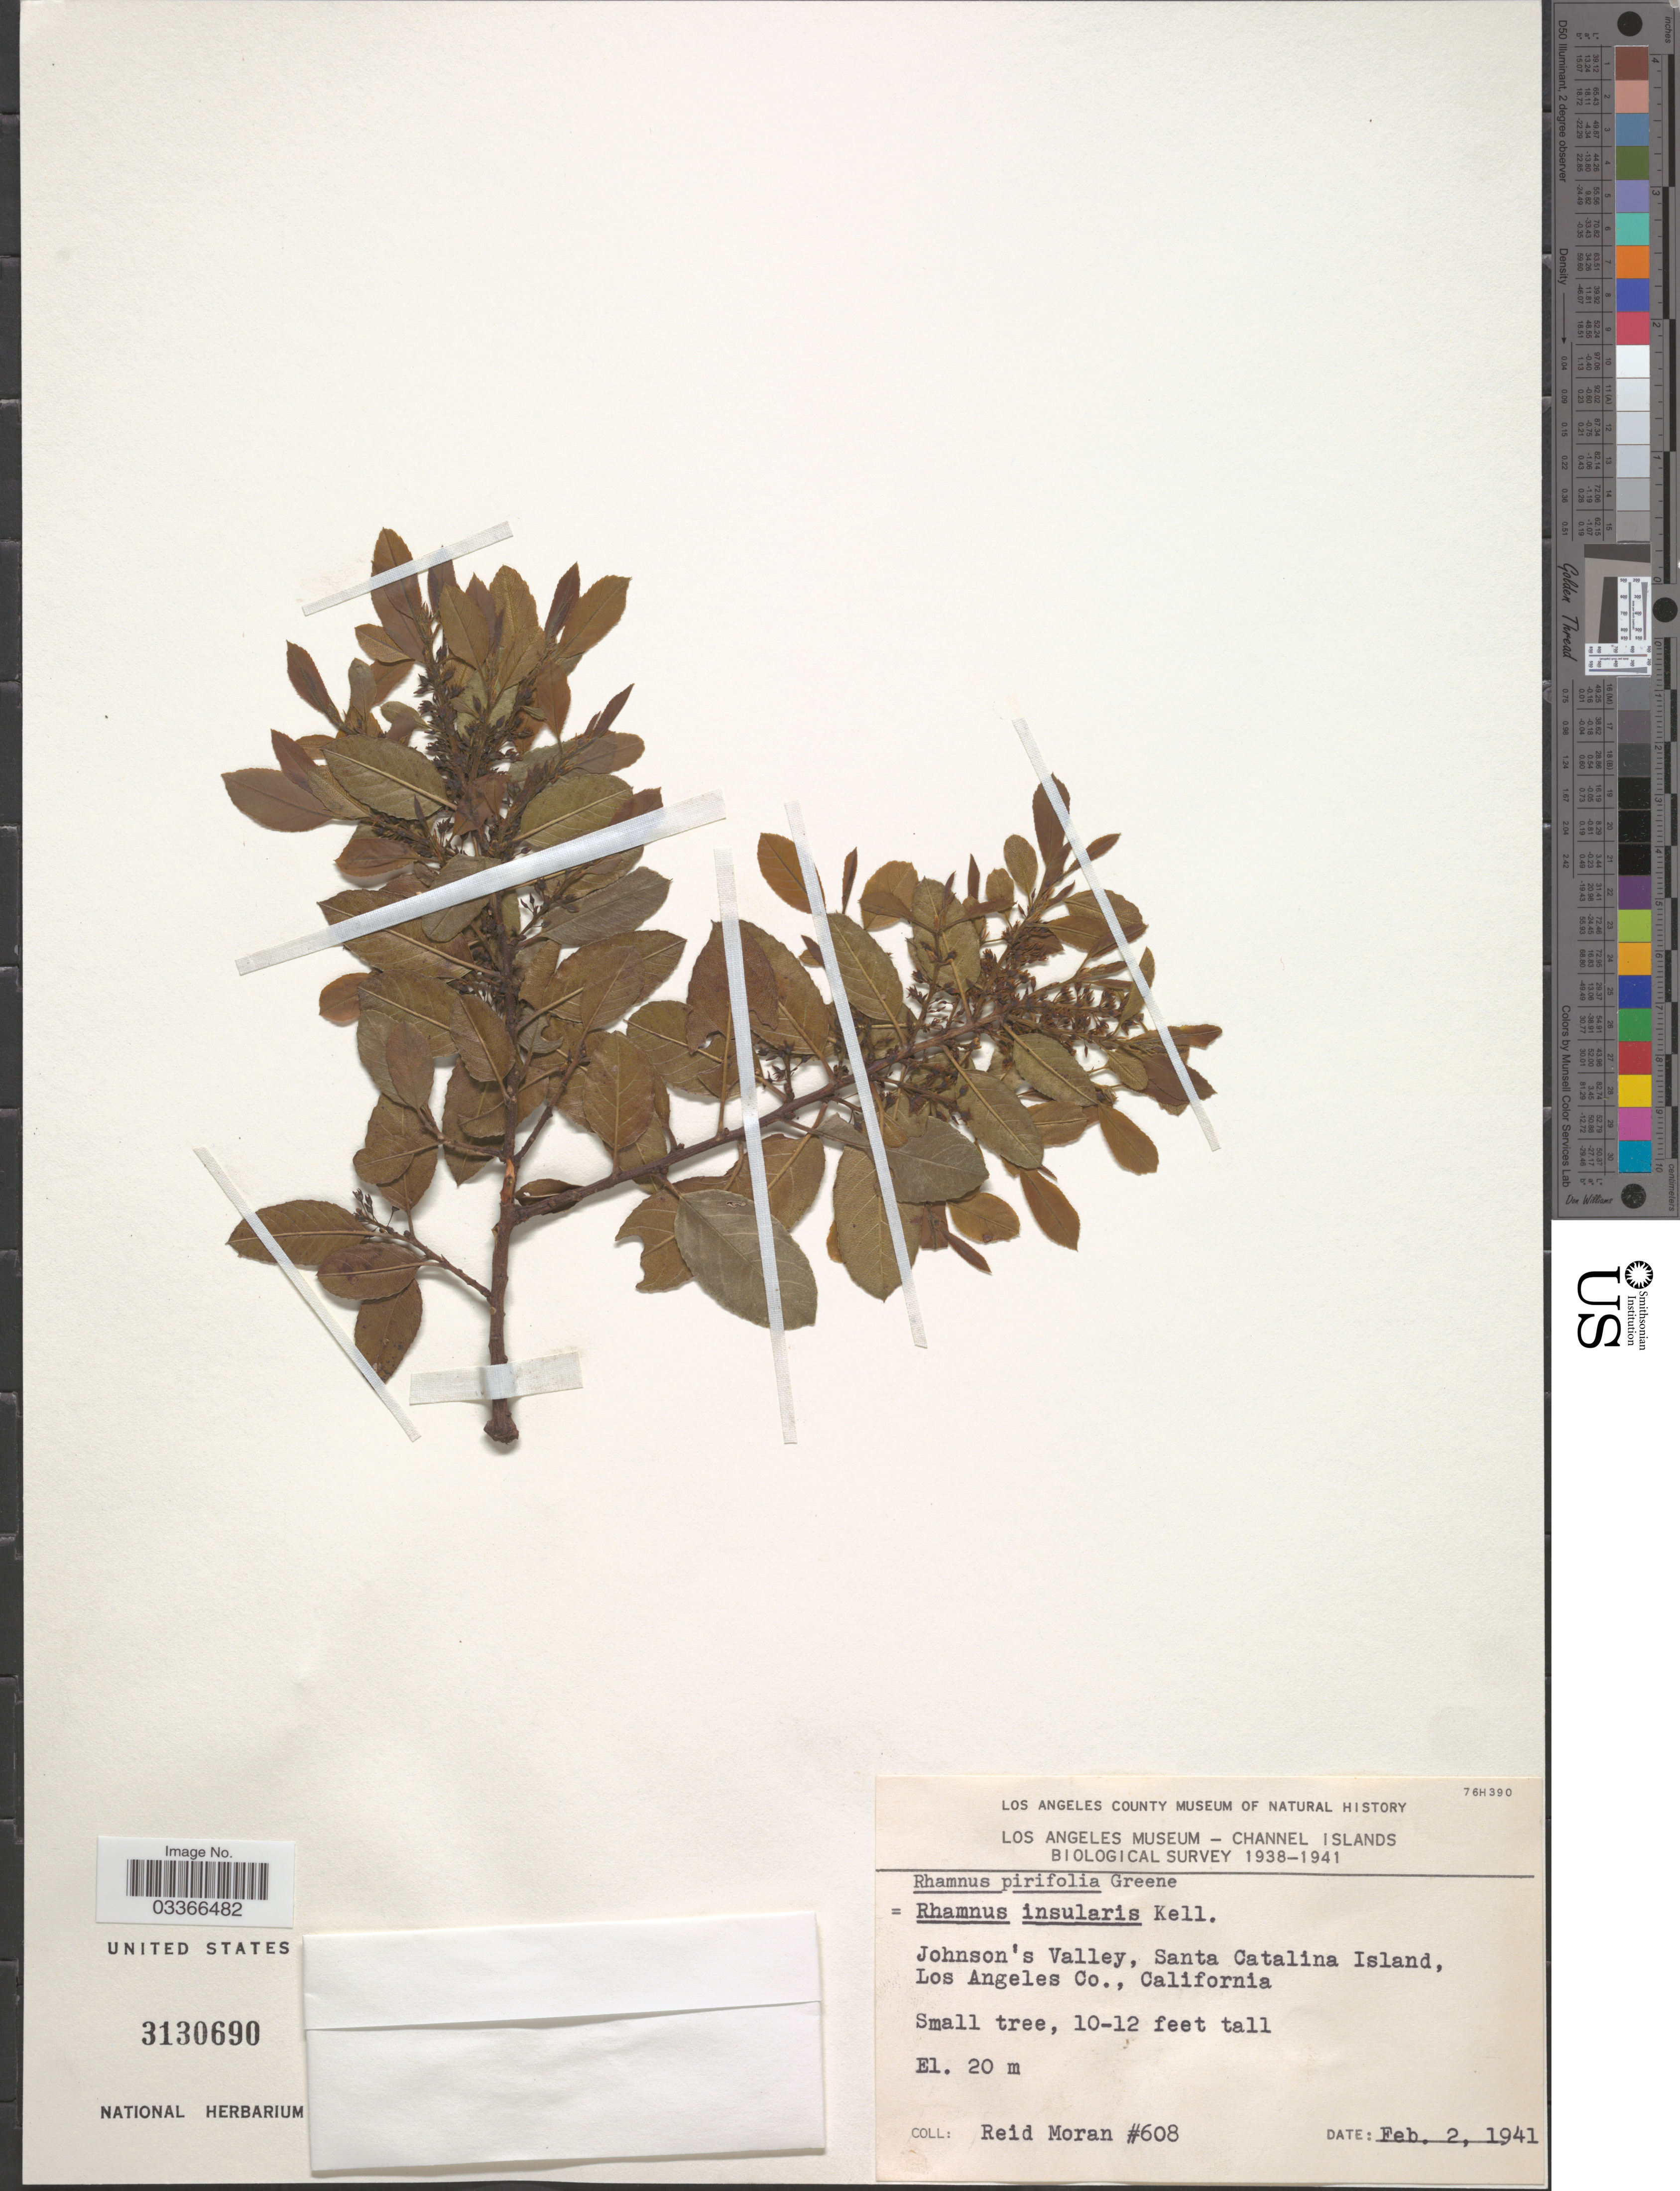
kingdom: Plantae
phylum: Tracheophyta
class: Magnoliopsida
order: Rosales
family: Rhamnaceae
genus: Rhamnus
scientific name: Rhamnus insularis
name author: Greene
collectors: R. V. Moran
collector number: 608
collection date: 1941-02-02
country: United States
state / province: California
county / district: Los Angeles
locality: Johnson's Valley, Santa Catalina Island, Los Angeles Co.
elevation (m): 20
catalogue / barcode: US 3130690